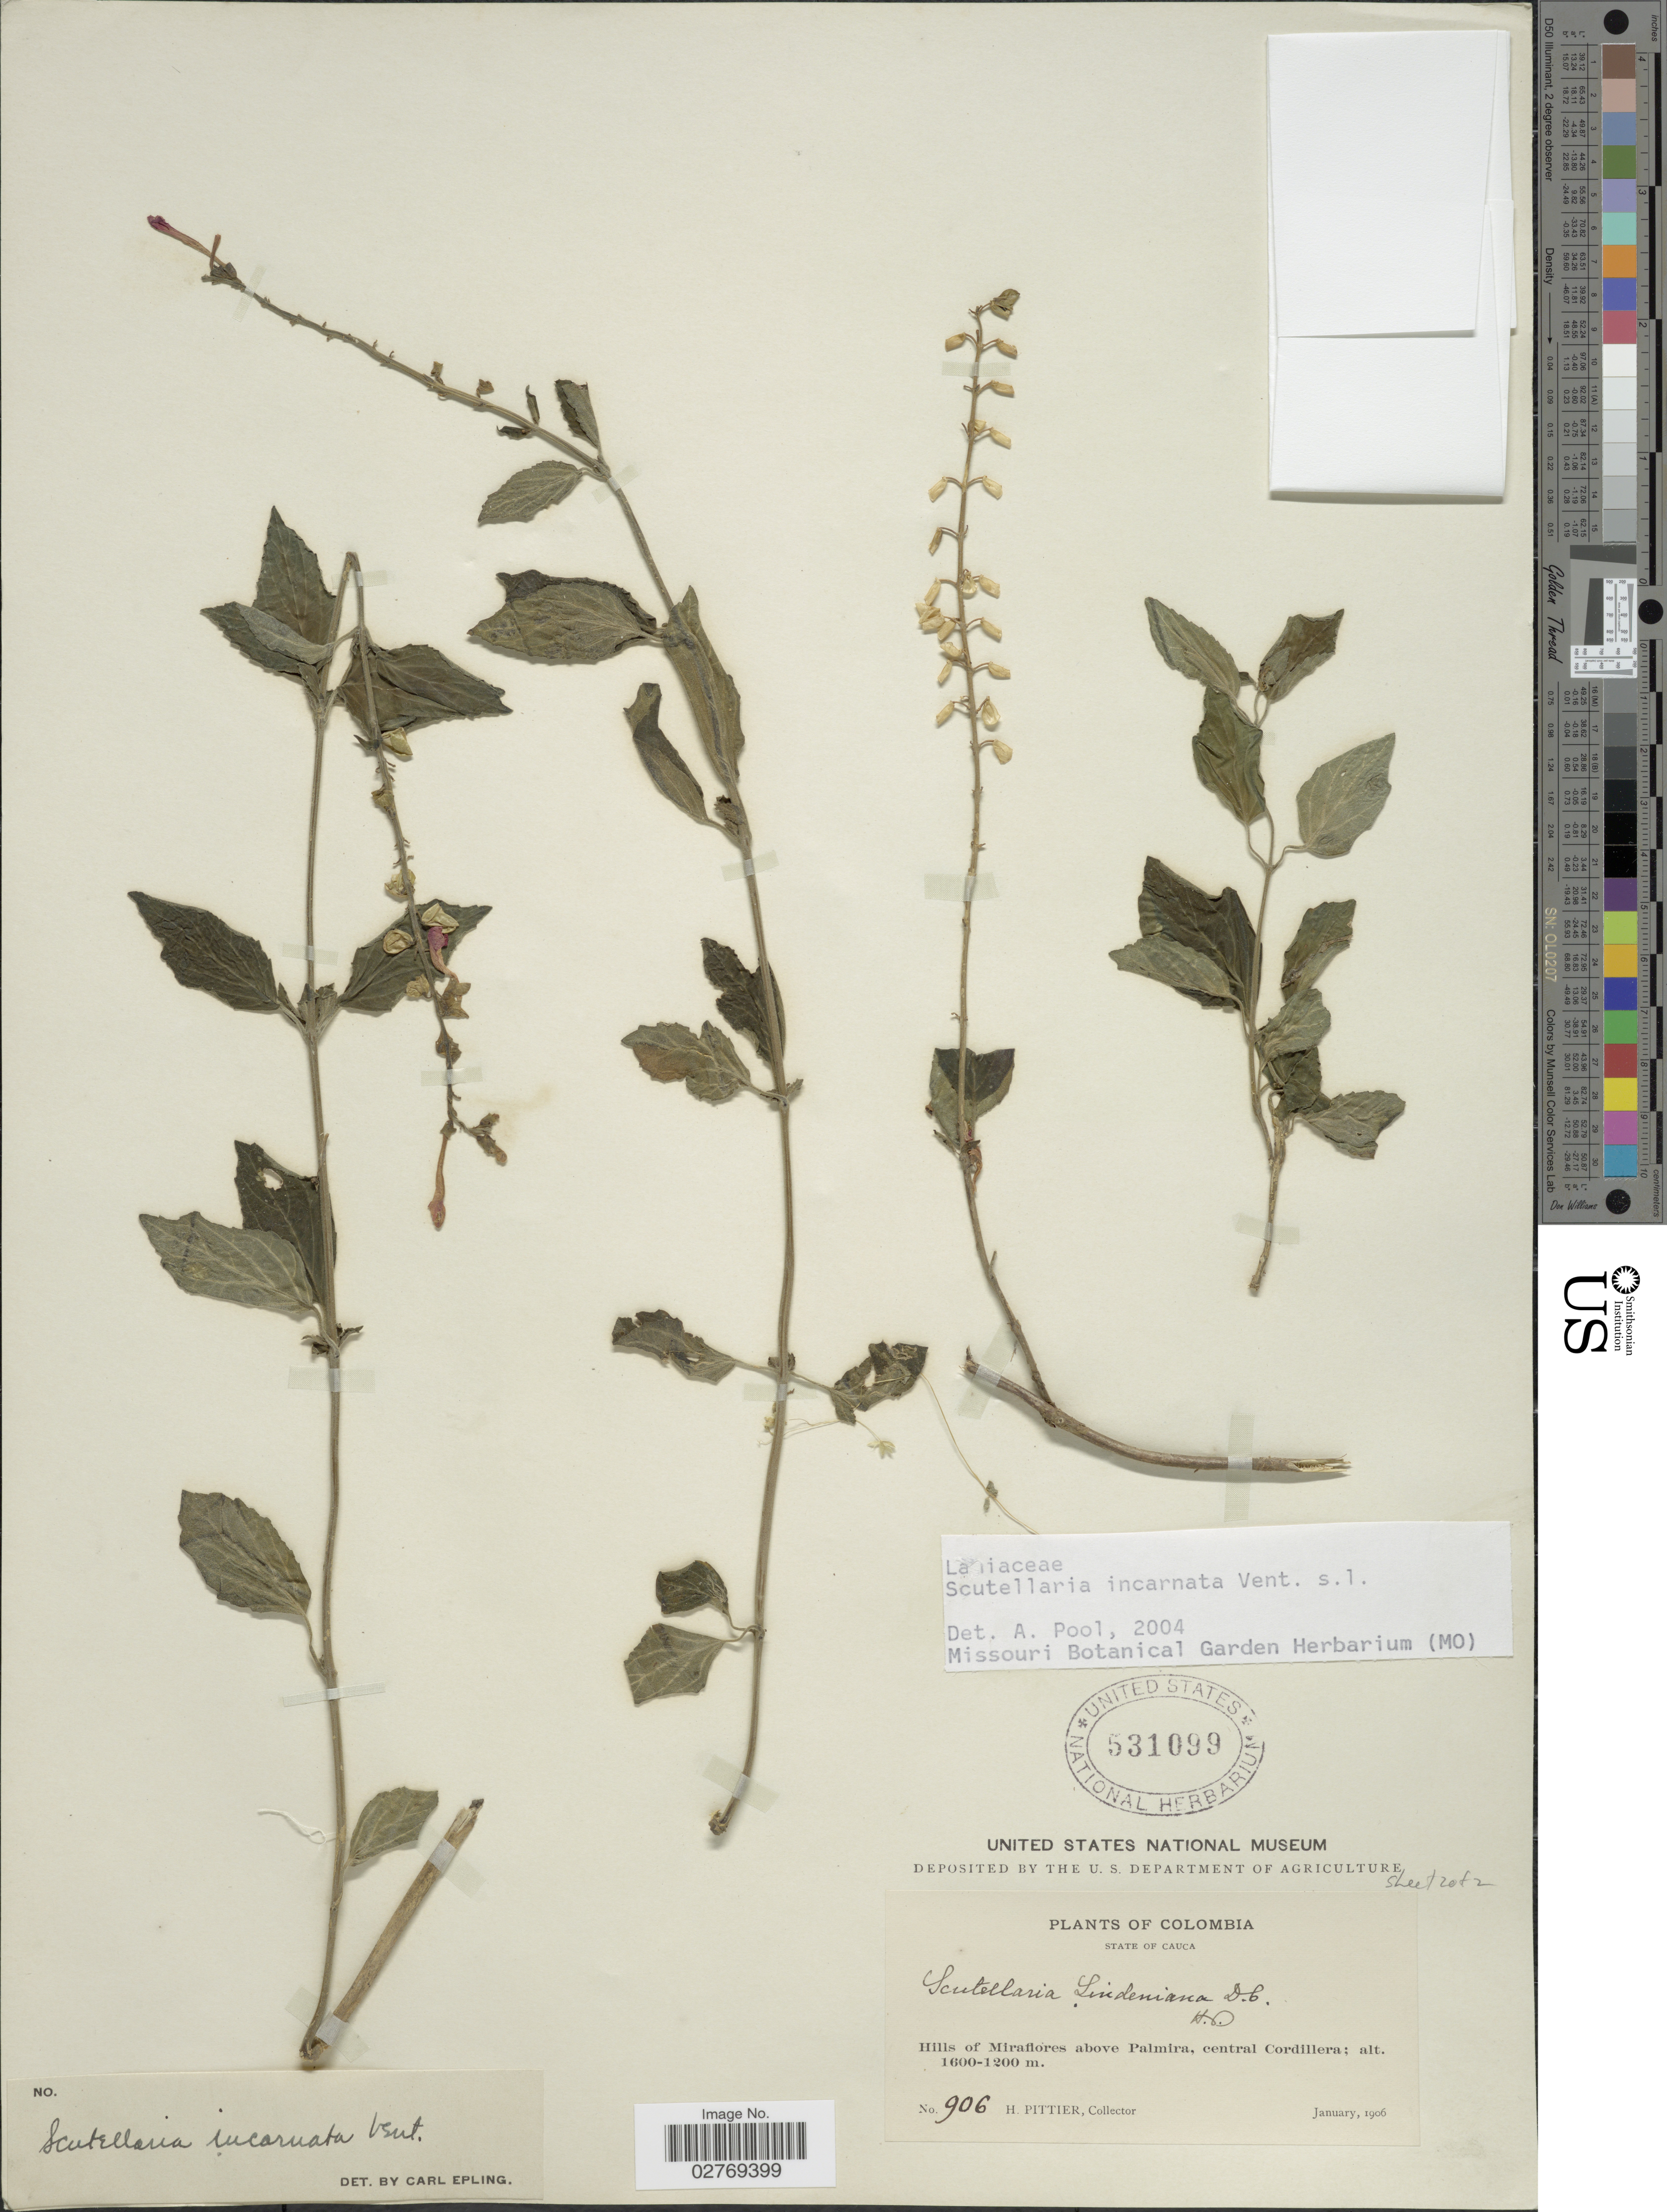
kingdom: Plantae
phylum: Tracheophyta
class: Magnoliopsida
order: Lamiales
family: Lamiaceae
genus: Scutellaria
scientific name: Scutellaria incarnata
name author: Vent.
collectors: H. F. Pittier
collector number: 906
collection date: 1906-01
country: Colombia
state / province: Cauca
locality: Hills of Miraflores above Palmira, central Cordillera.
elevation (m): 1200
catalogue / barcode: US 531099